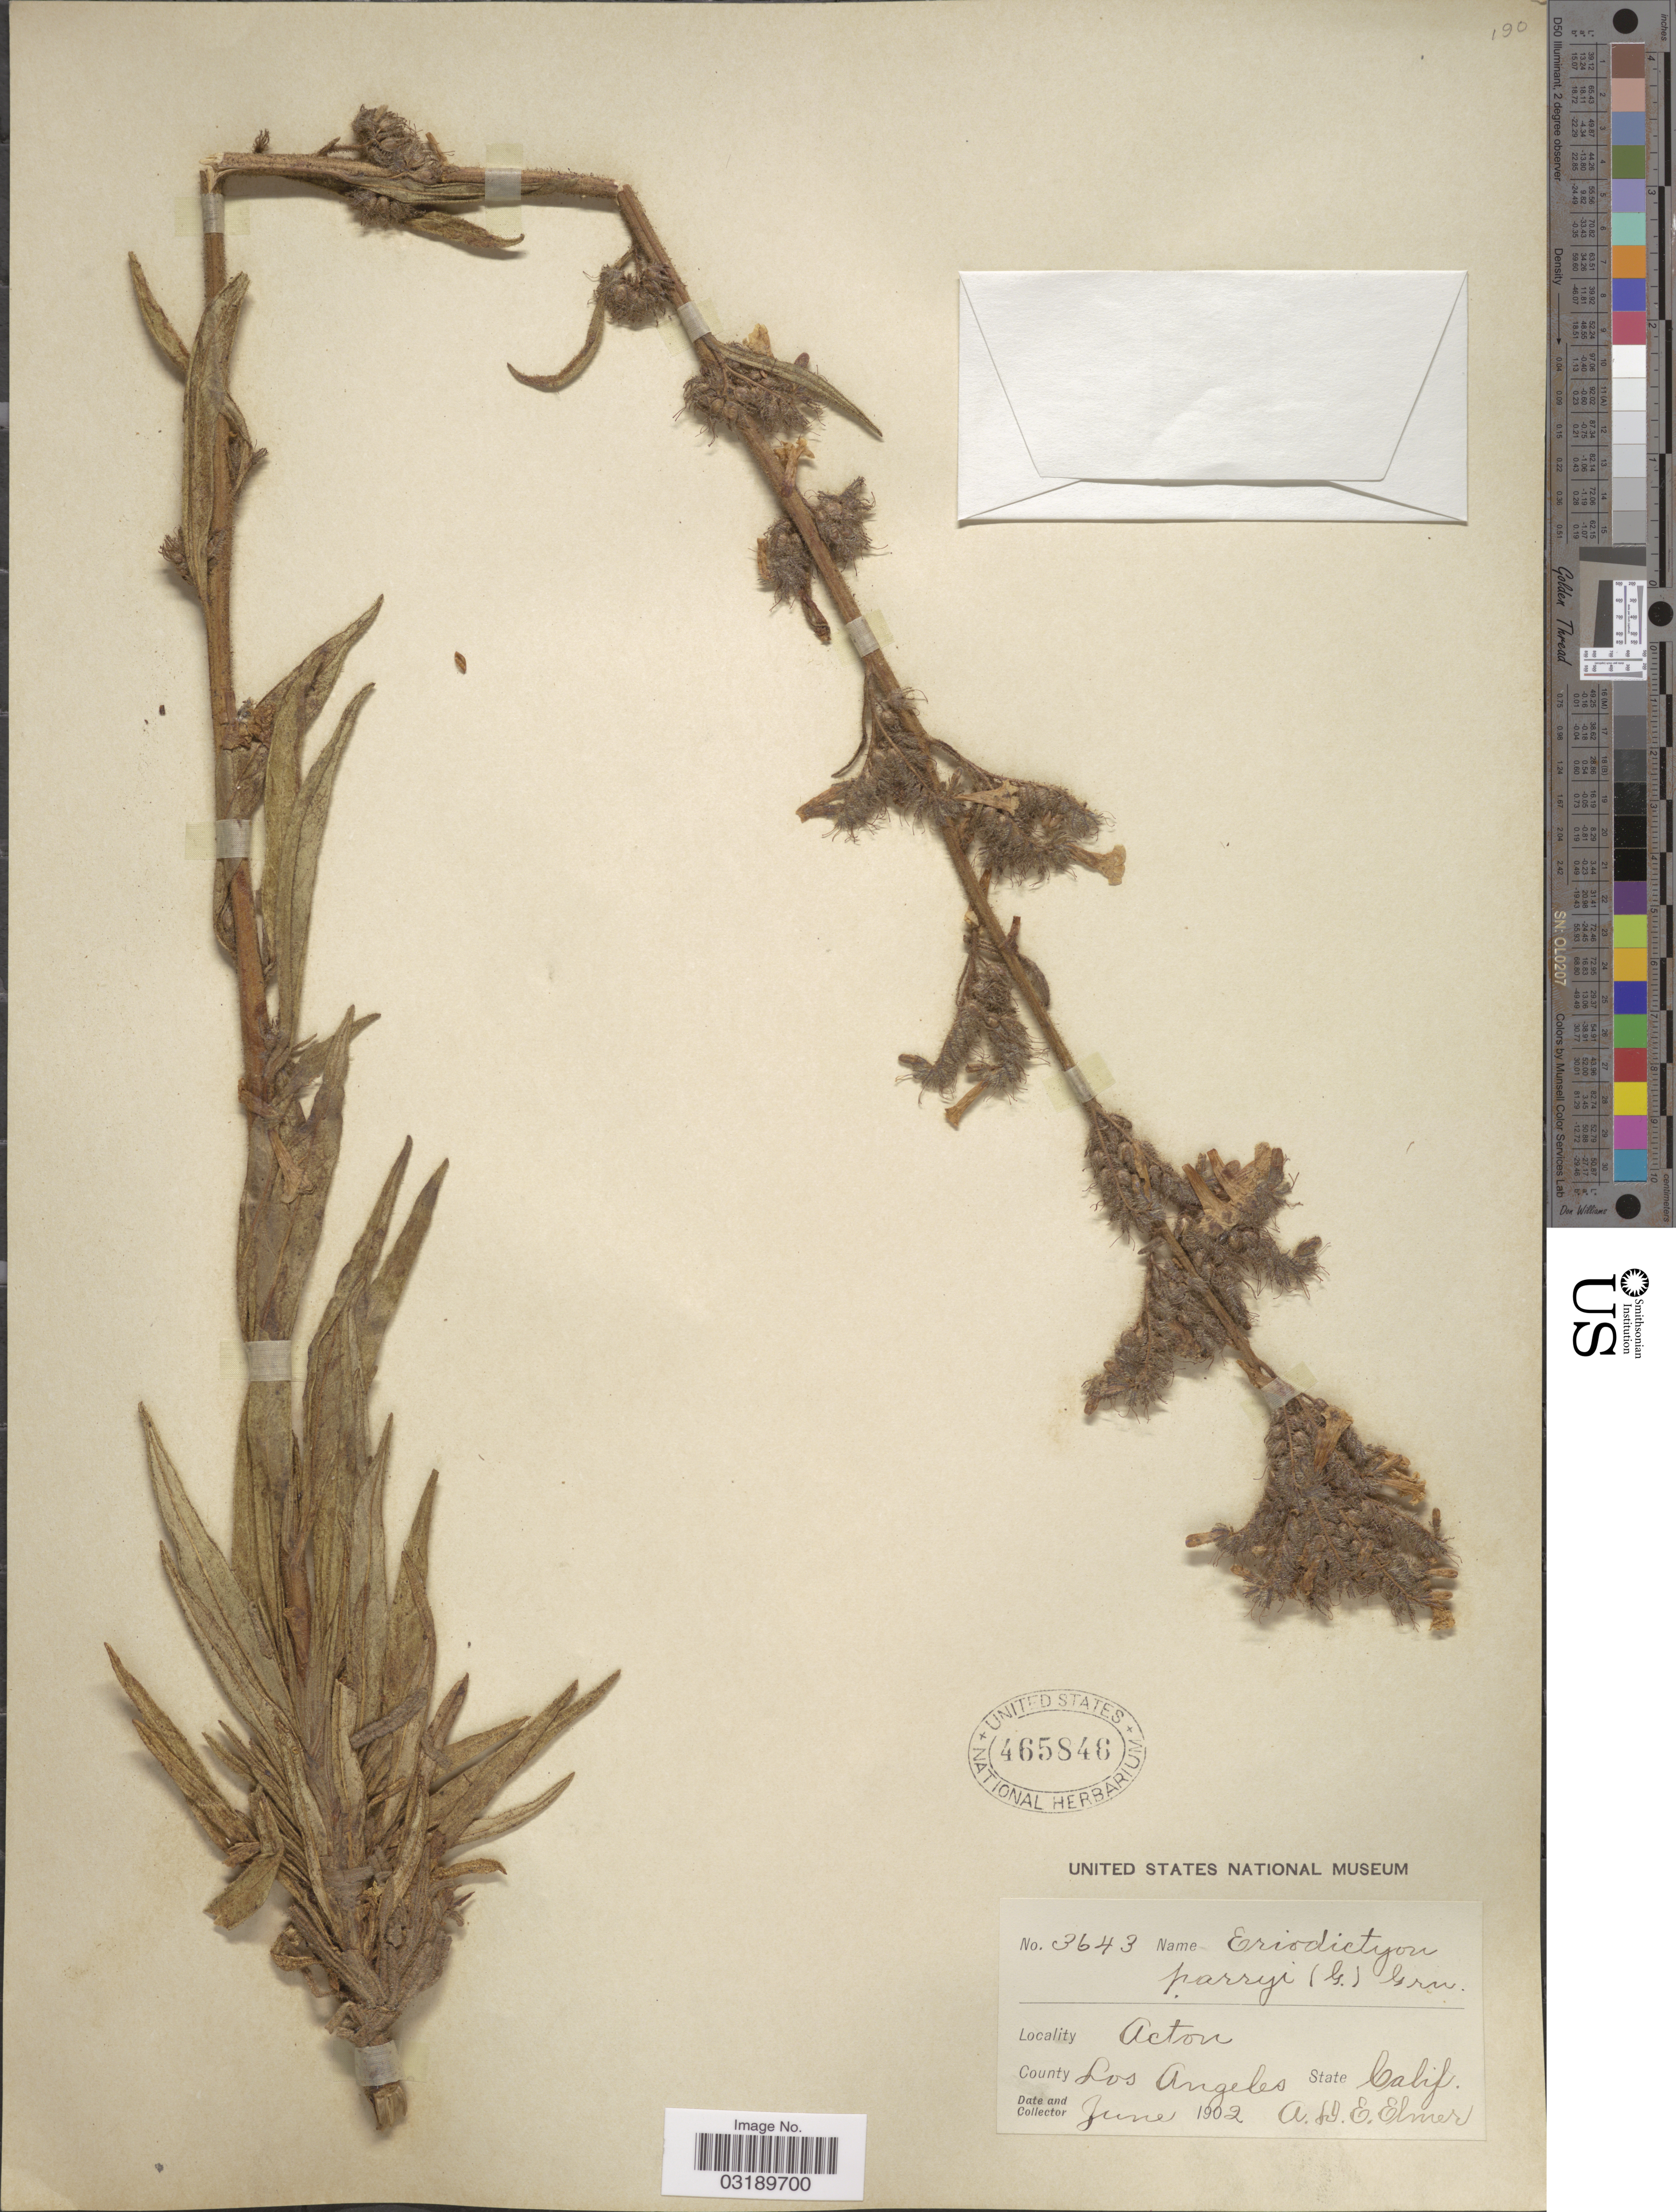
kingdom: Plantae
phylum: Tracheophyta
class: Magnoliopsida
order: Boraginales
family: Namaceae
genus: Eriodictyon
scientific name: Eriodictyon parryi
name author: A. Gray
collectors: A. D. E. Elmer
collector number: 3643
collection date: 1902-06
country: United States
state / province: California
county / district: Los Angeles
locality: Acton. County Los Angeles.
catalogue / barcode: US 465846